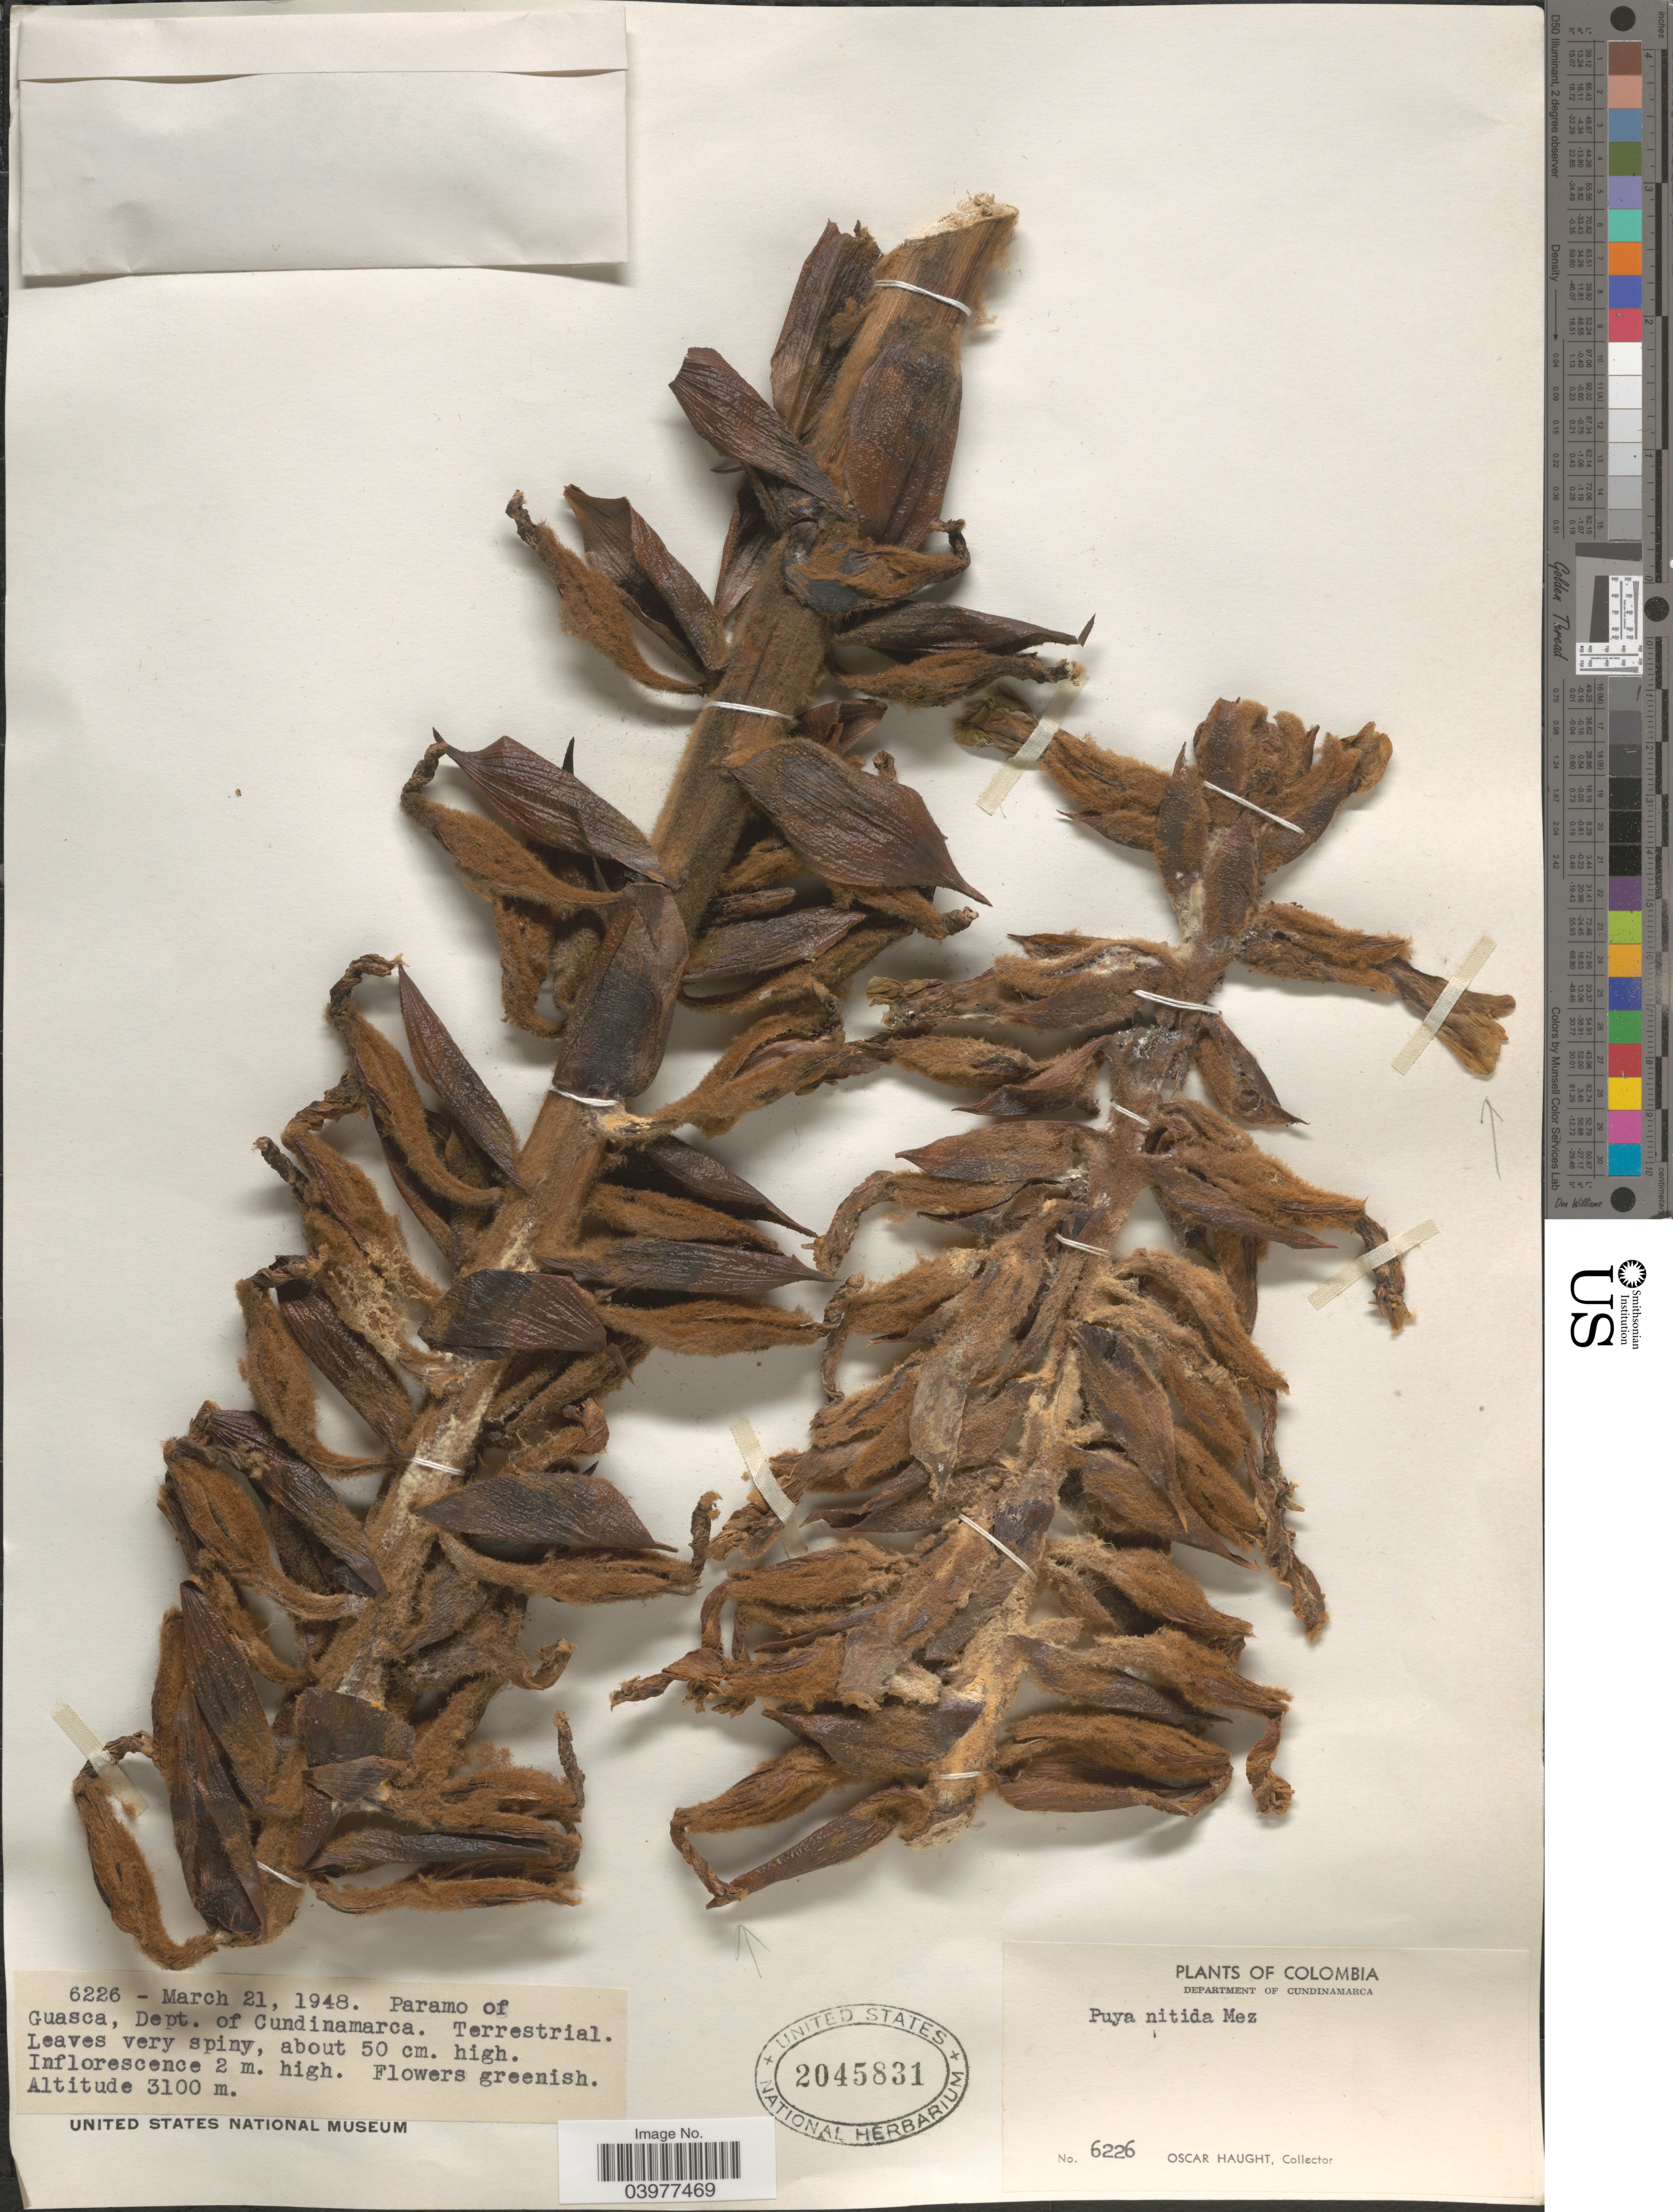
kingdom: Plantae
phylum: Tracheophyta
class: Liliopsida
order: Poales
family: Bromeliaceae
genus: Puya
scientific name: Puya nitida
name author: Mez in C. DC.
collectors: O. L. Haught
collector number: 6226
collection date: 1948-03-21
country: Colombia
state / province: Cundinamarca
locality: Paramo of Guasca, Department of Cundinamarca.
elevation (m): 3100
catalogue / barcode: US 2045831